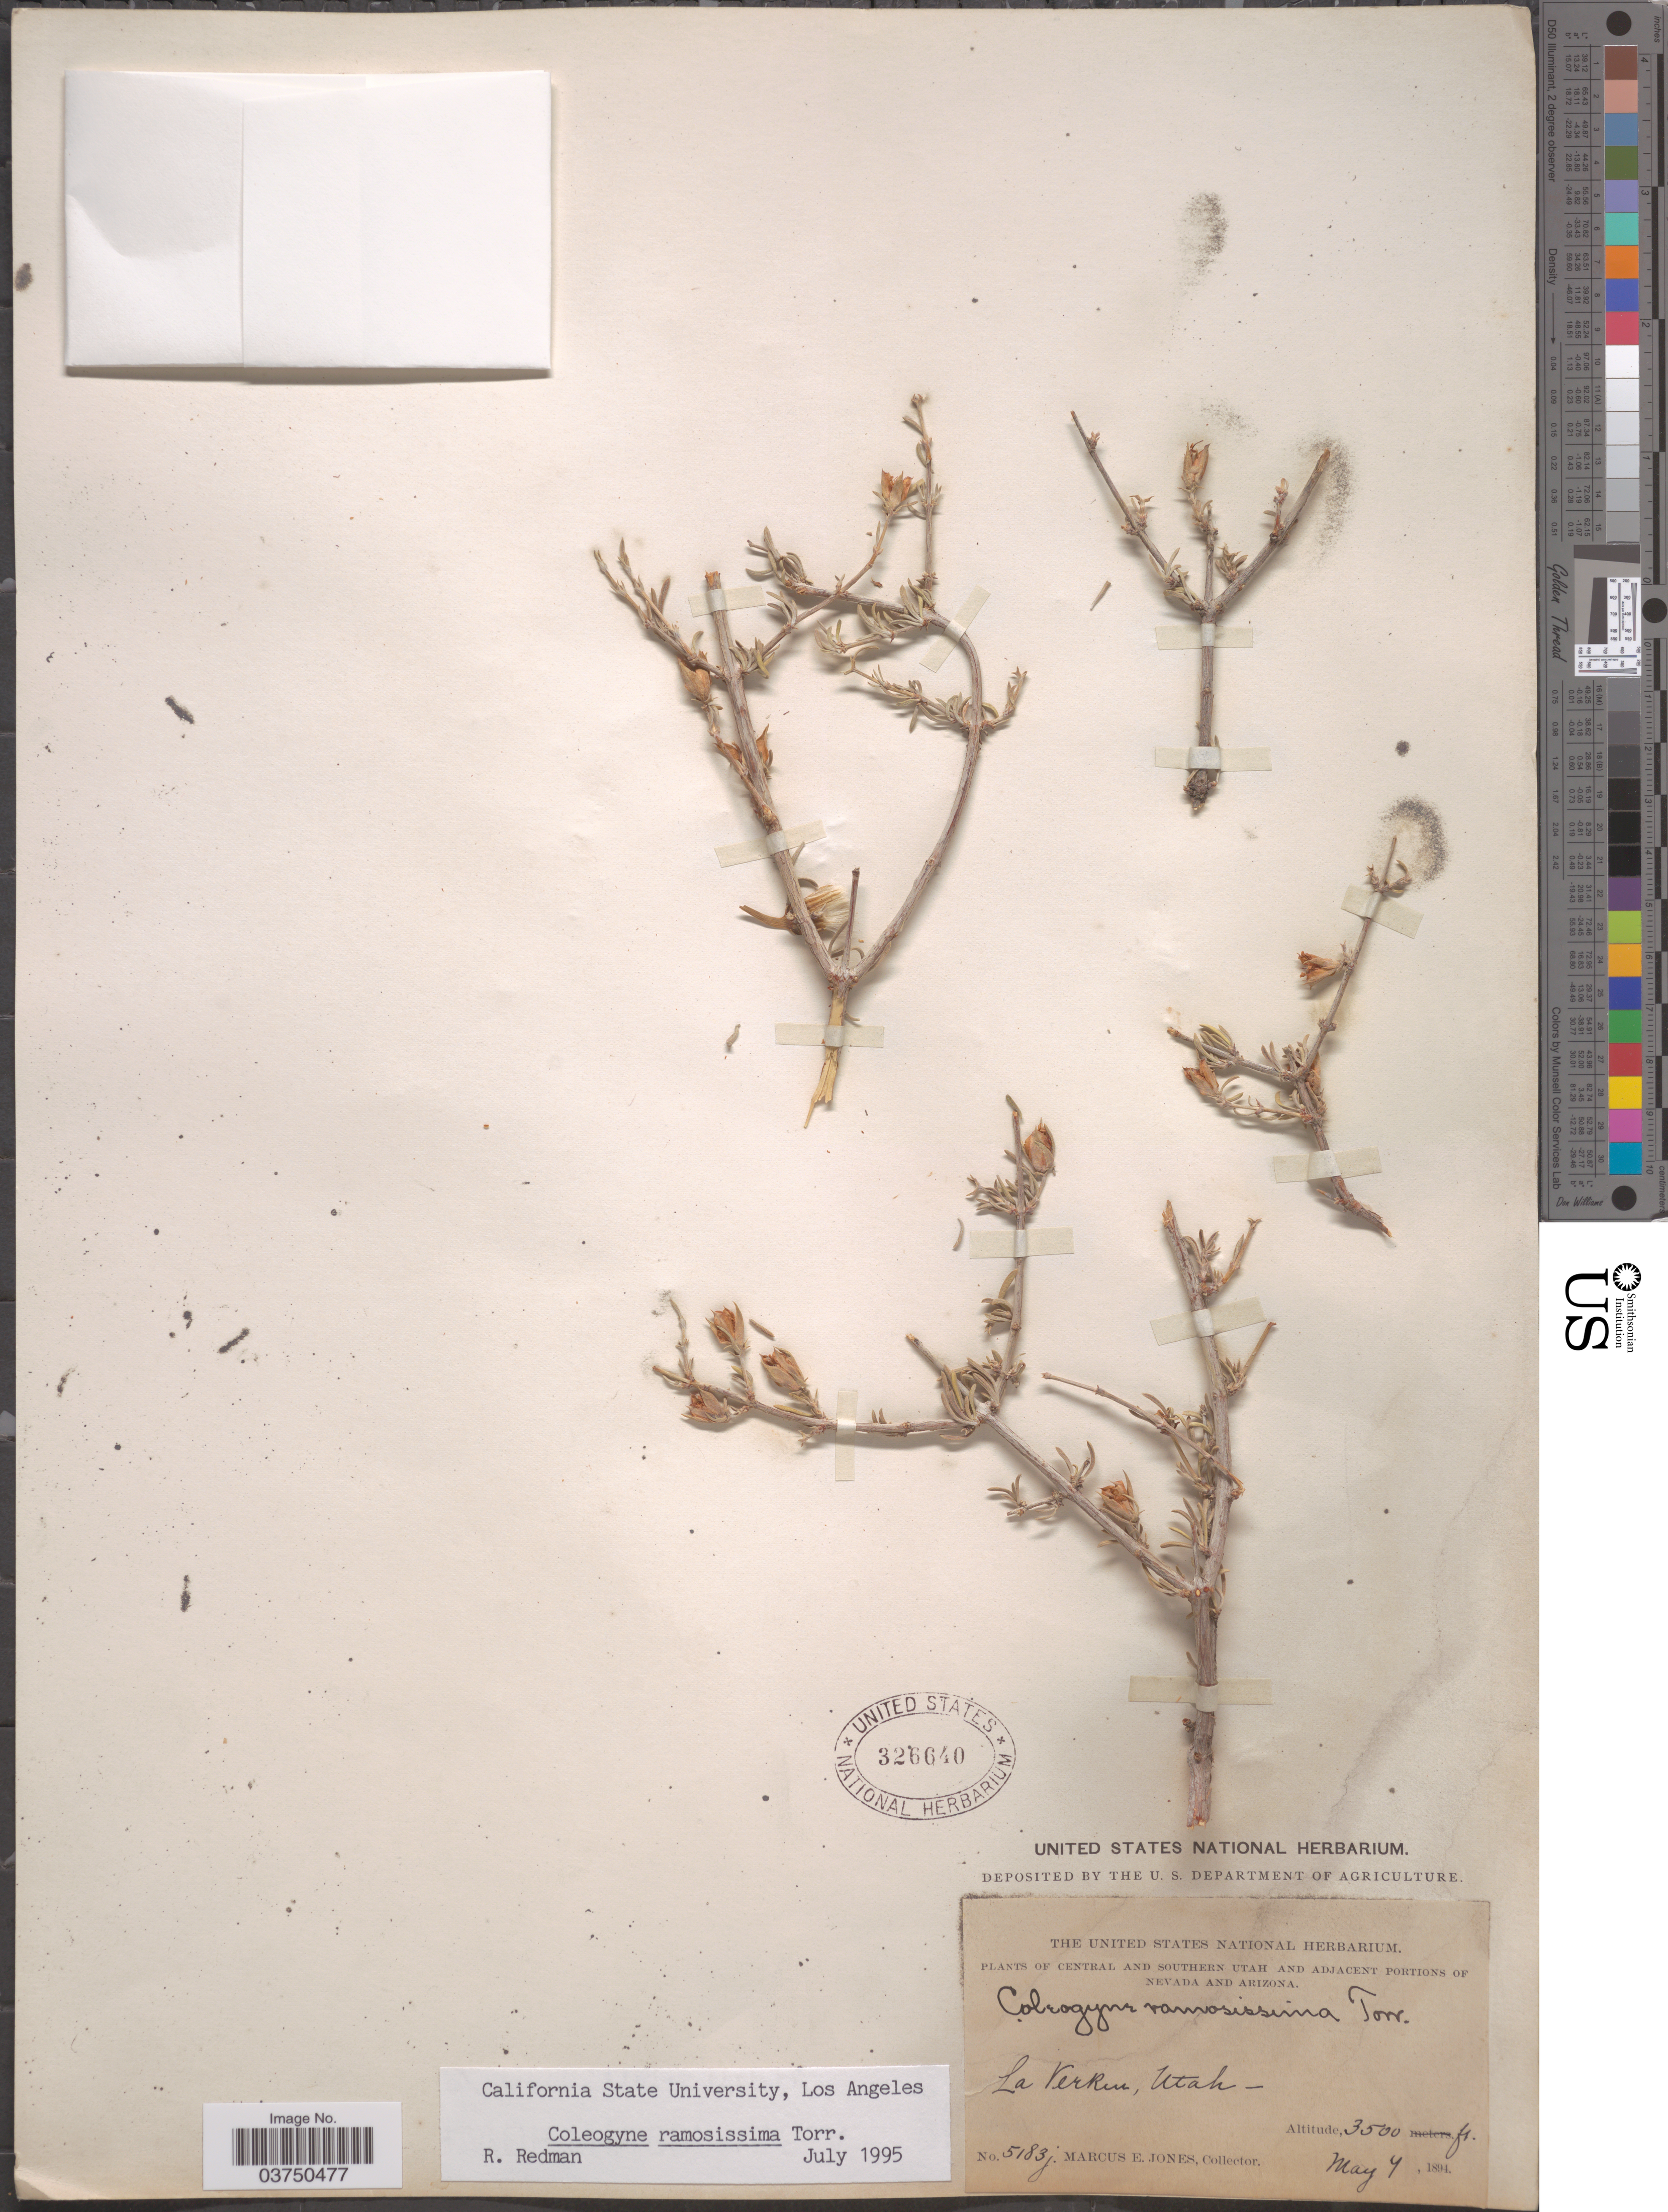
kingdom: Plantae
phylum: Tracheophyta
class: Magnoliopsida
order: Rosales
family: Rosaceae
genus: Coleogyne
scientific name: Coleogyne ramosissima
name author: Torr.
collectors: M. E. Jones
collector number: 5183j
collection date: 1894-05-04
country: United States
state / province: Utah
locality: Central and Southern Utah. La Verkin.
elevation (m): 1067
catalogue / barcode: US 326640